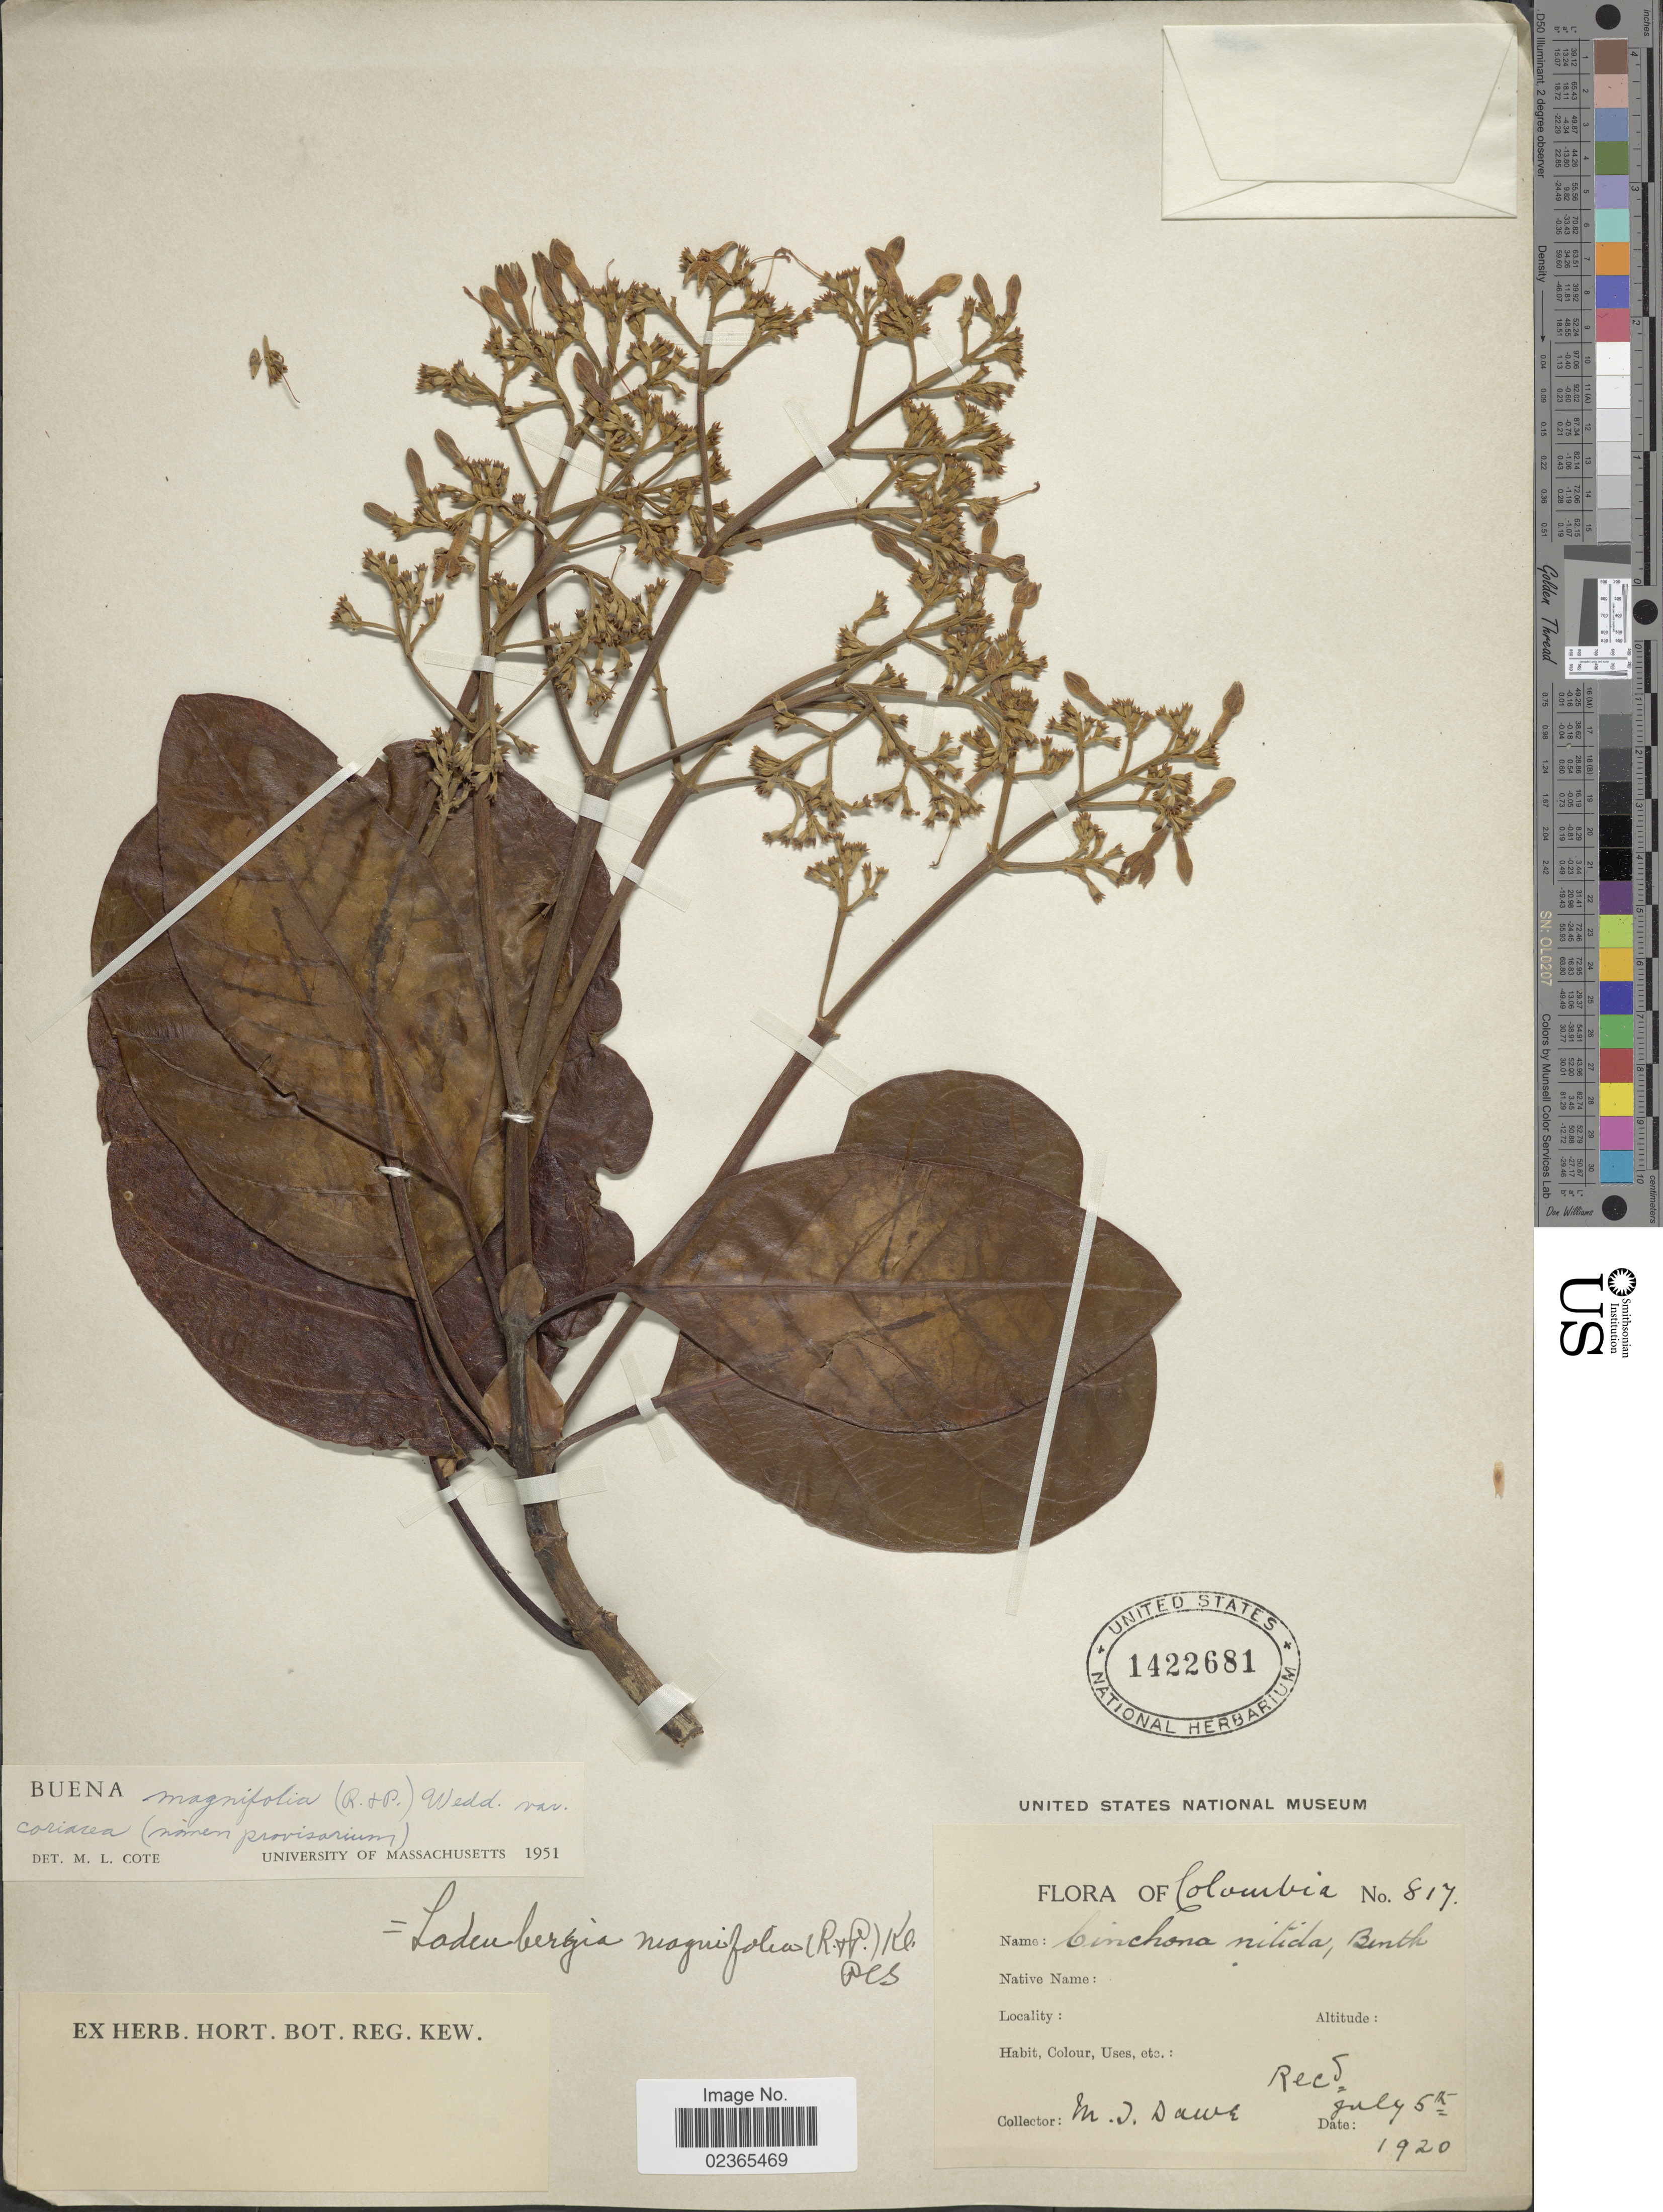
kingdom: Plantae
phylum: Tracheophyta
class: Magnoliopsida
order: Gentianales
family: Rubiaceae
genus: Ladenbergia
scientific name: Ladenbergia oblongifolia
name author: (Mutis) L. Andersson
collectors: M. T. Dawe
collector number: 817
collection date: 1920-07-05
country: Colombia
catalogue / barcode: US 1422681